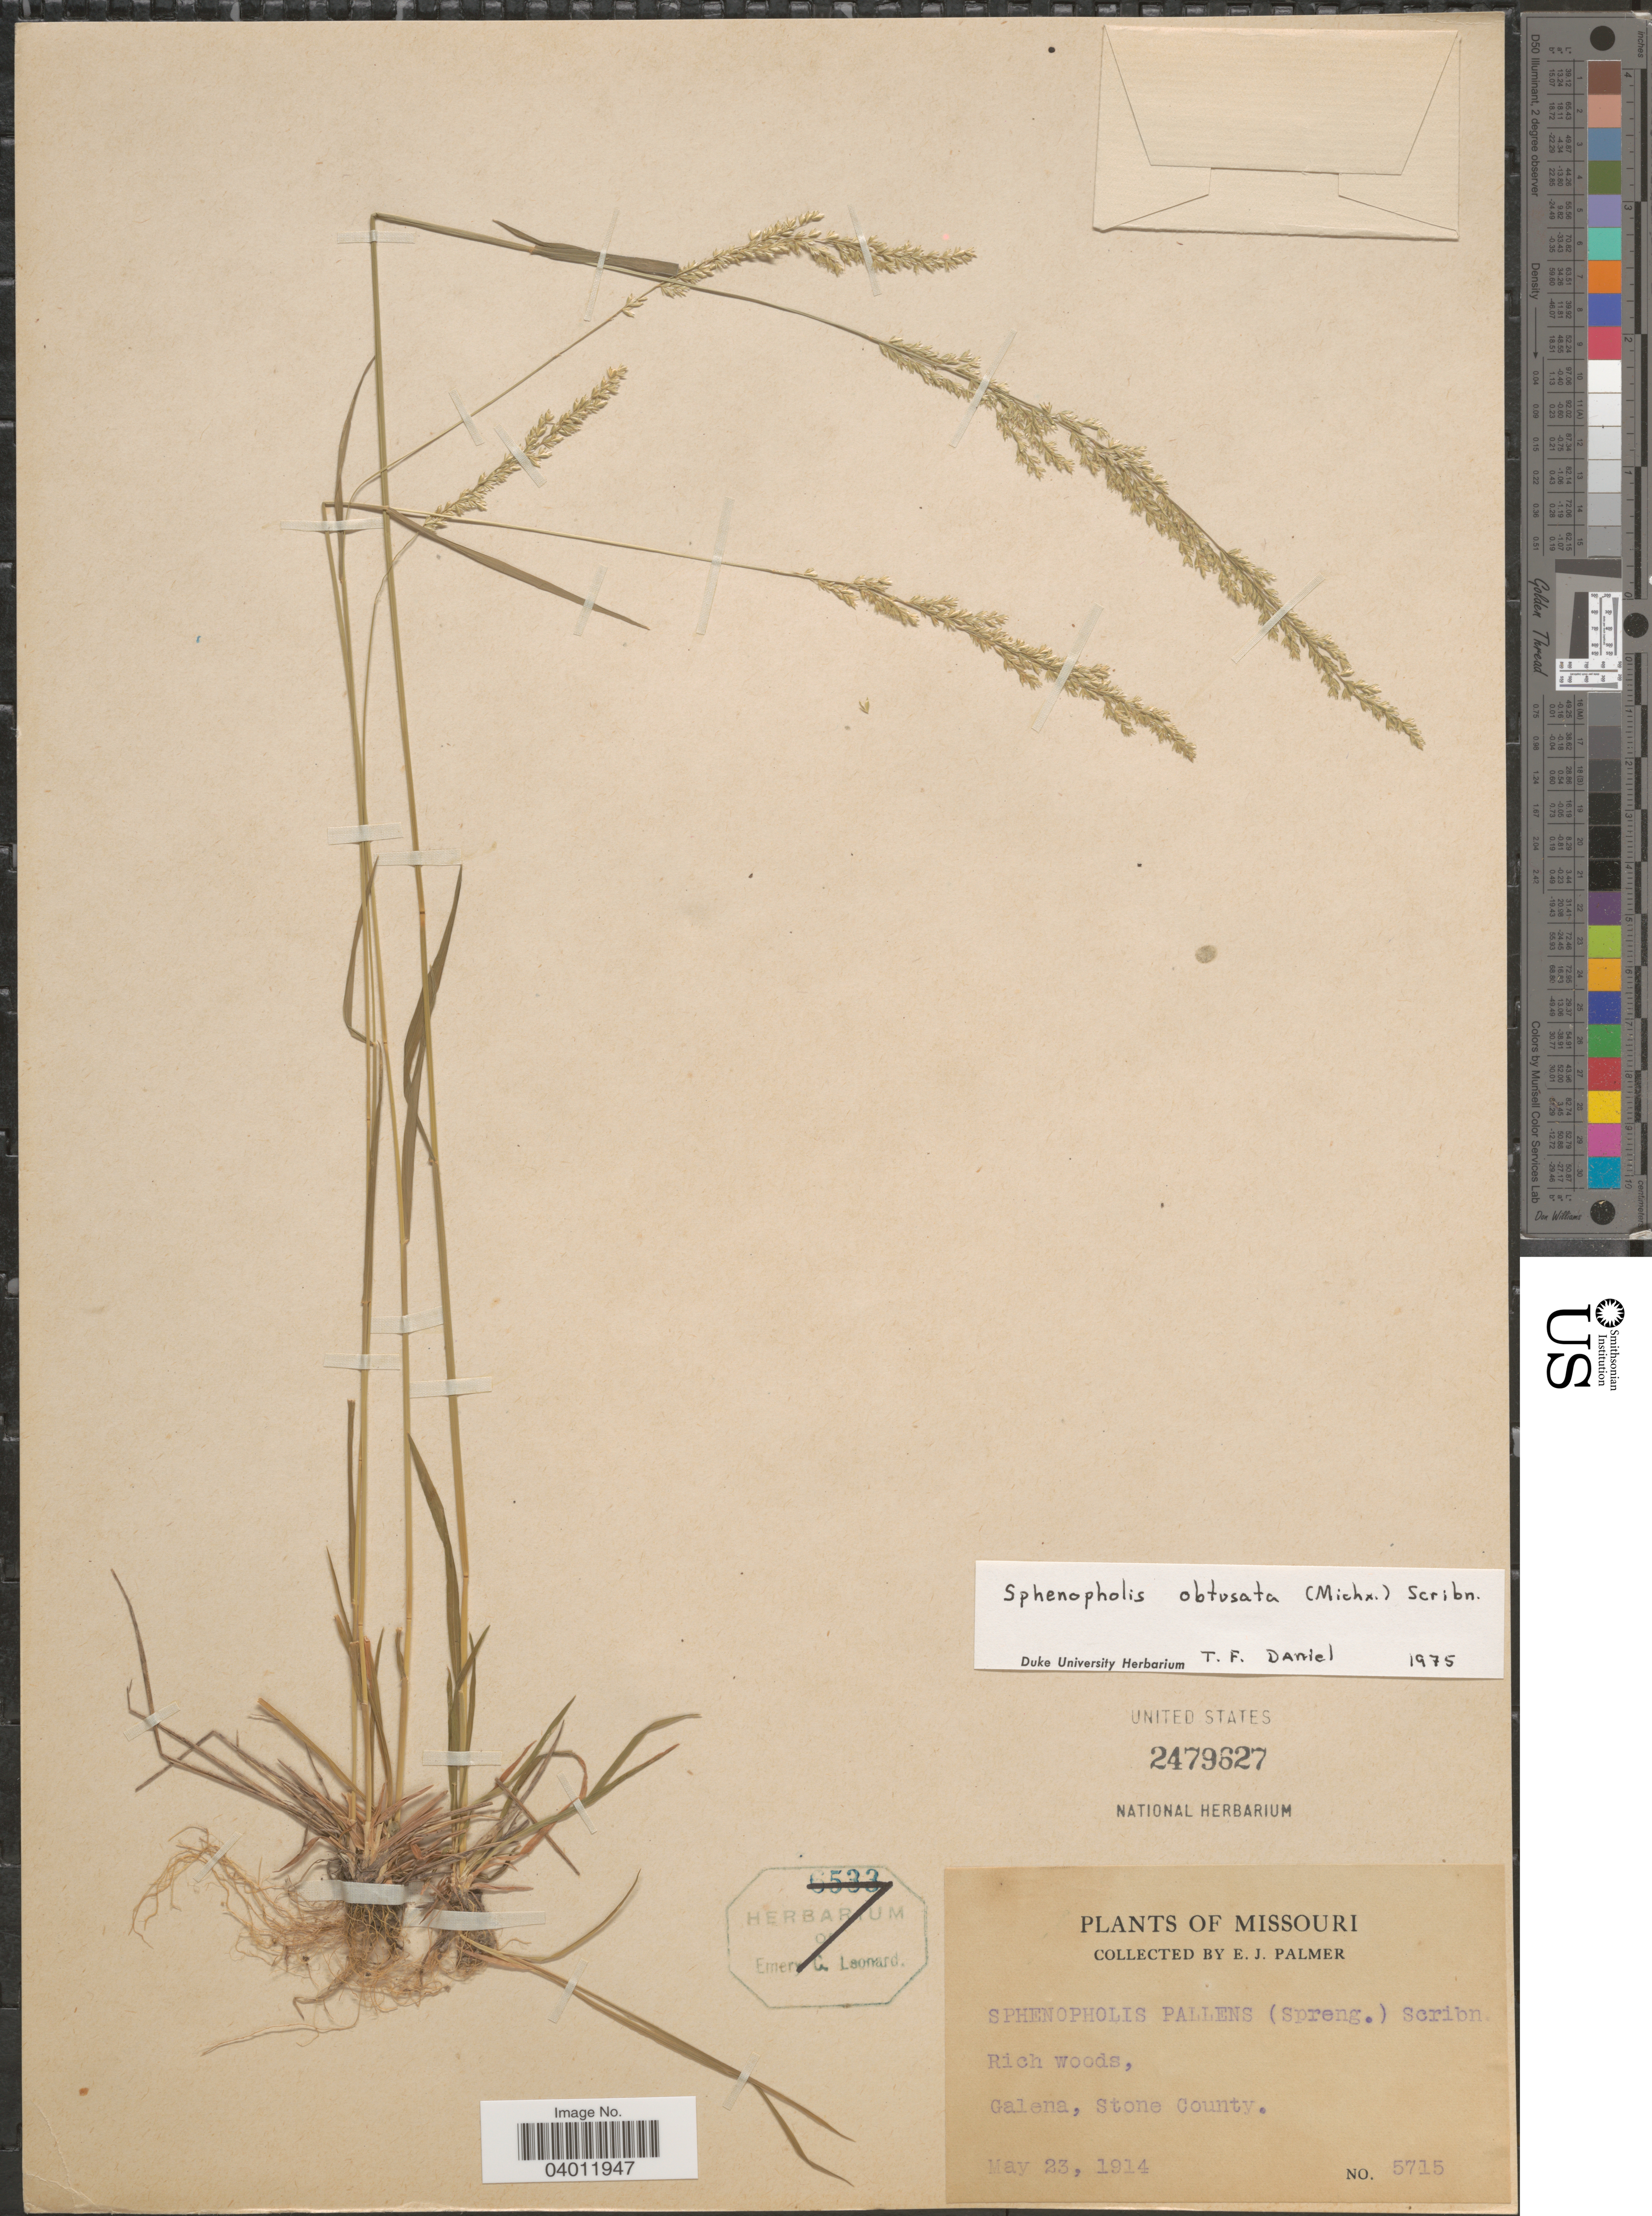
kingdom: Plantae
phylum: Tracheophyta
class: Liliopsida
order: Poales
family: Poaceae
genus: Sphenopholis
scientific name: Sphenopholis obtusata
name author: (Michx.) Scribn.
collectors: E. J. Palmer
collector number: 5715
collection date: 1914-05-23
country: United States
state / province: Missouri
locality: Galena, Stone County.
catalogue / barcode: US 2479627